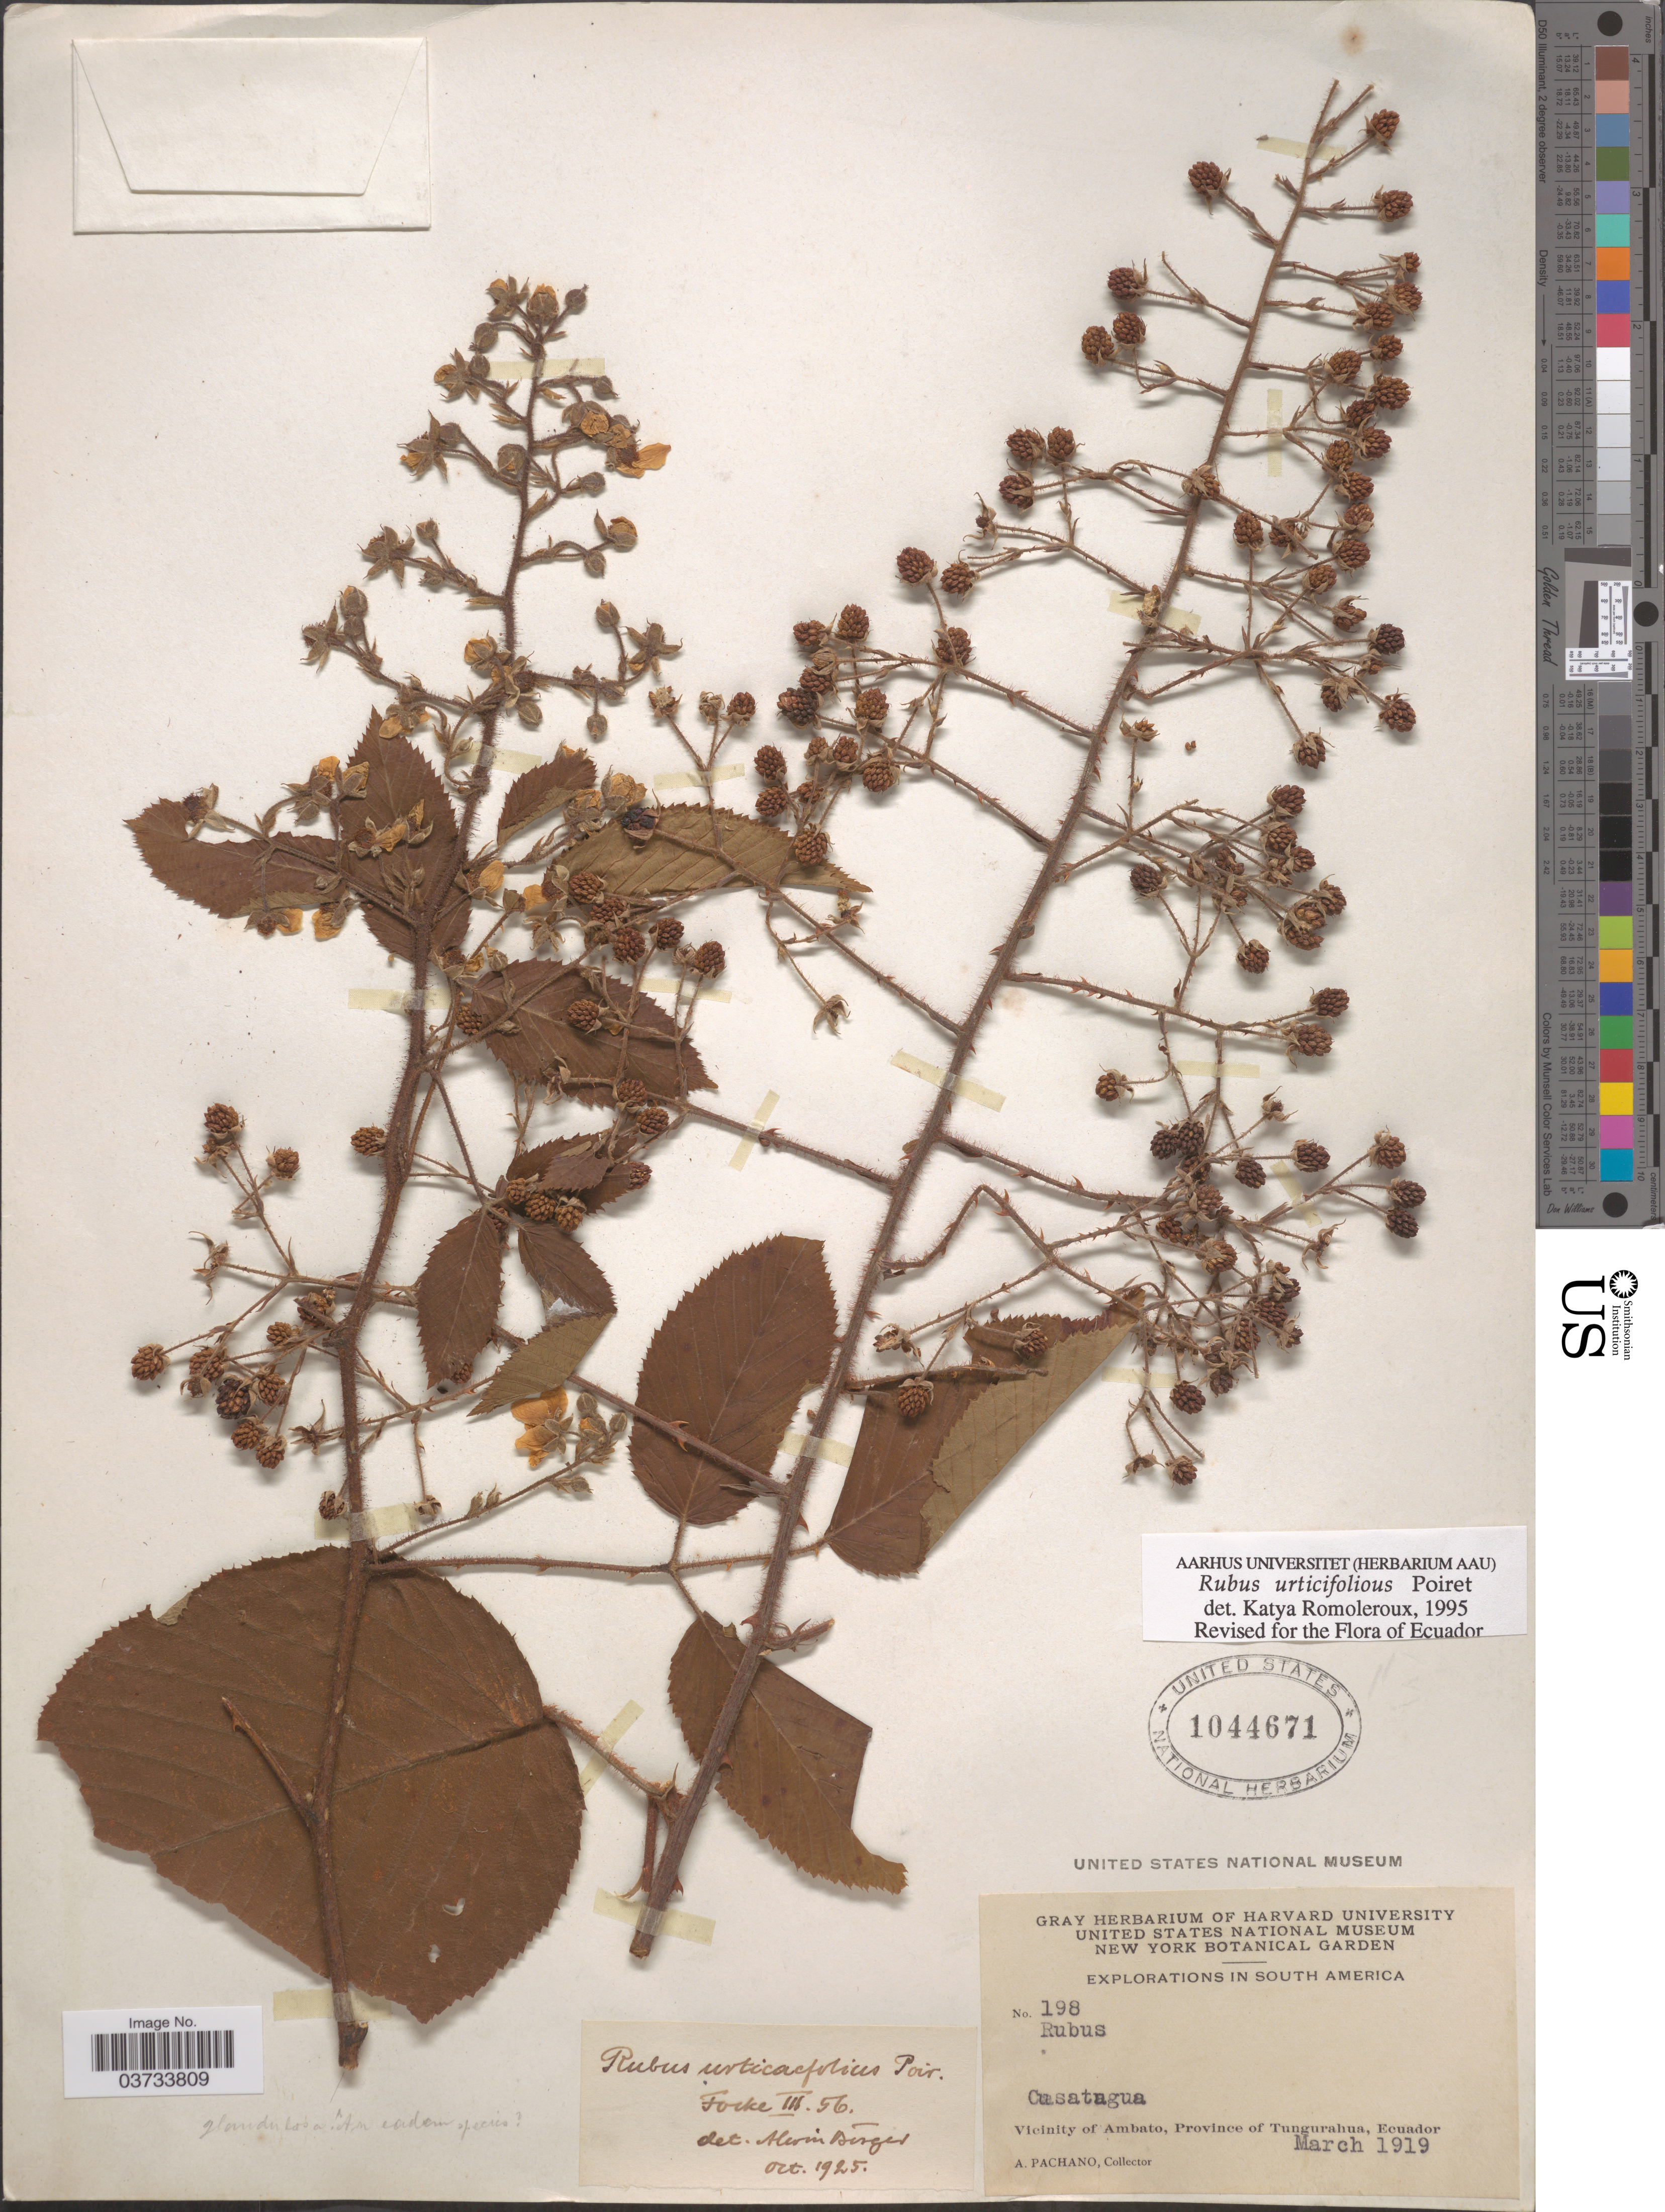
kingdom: Plantae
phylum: Tracheophyta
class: Magnoliopsida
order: Rosales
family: Rosaceae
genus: Rubus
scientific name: Rubus urticifolius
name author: Poir.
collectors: A. Pachano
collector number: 198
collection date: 1919-03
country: Ecuador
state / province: Tungurahua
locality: Vicinity of Ambato.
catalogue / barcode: US 1044671